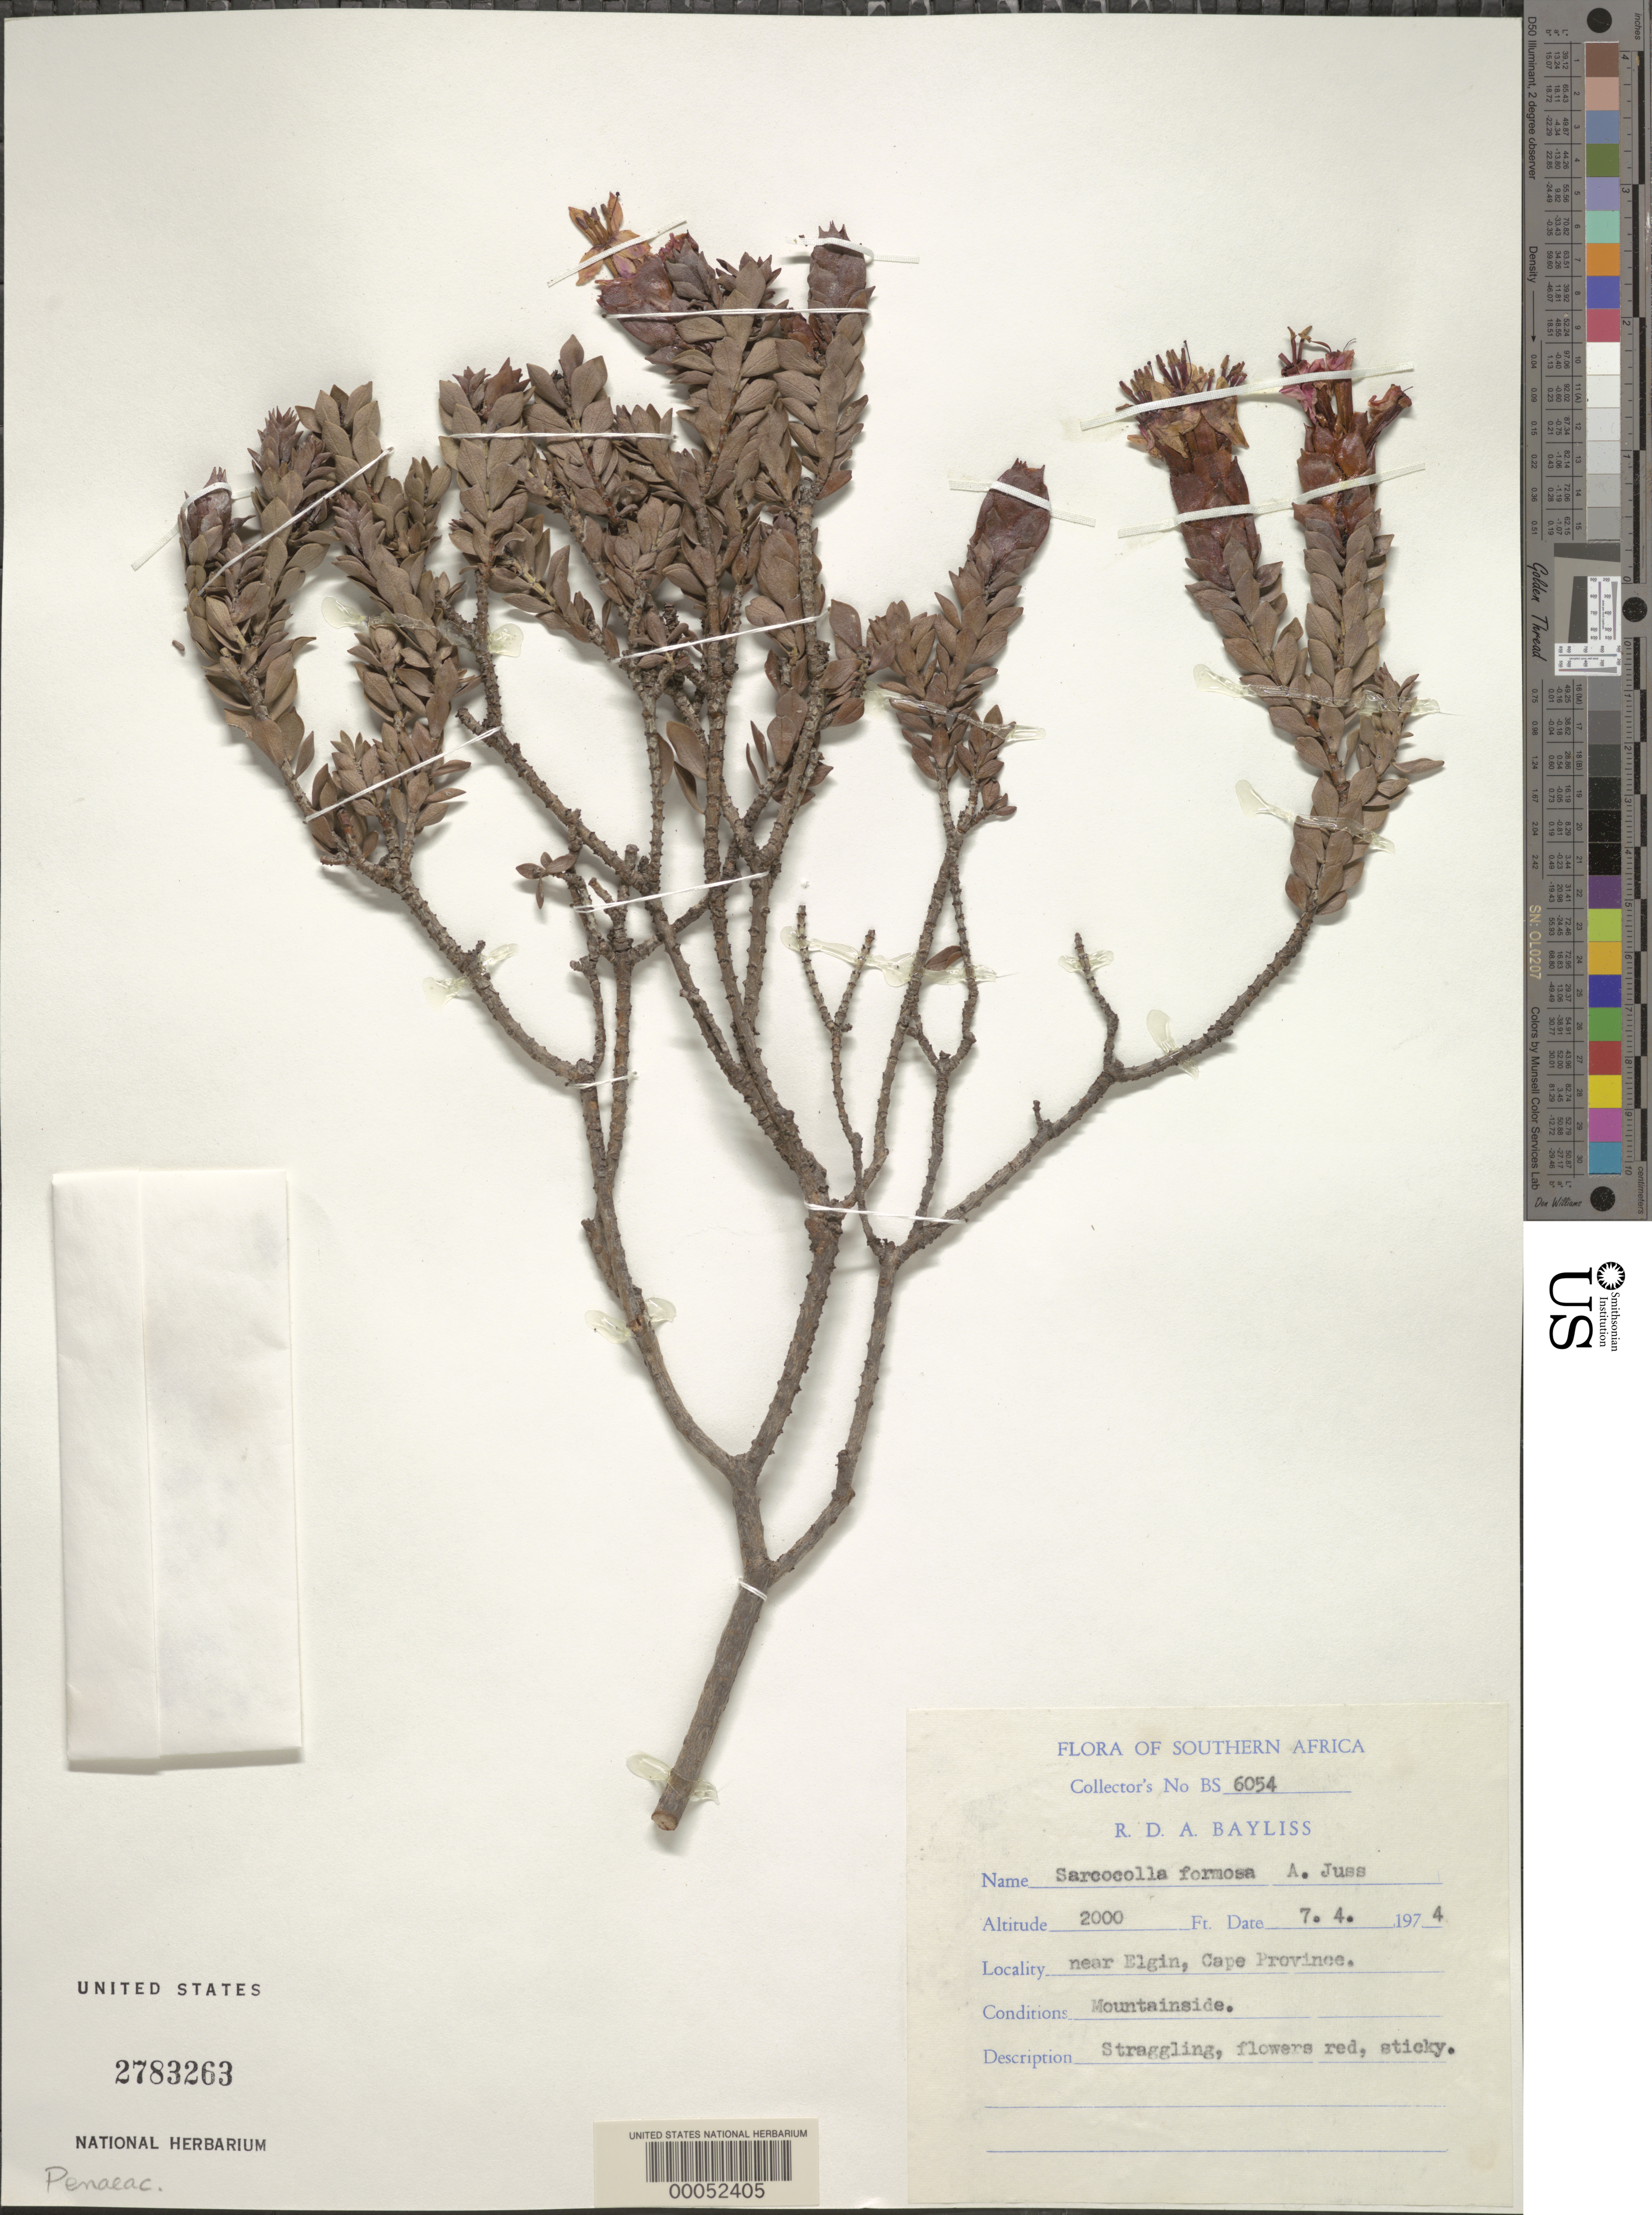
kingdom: Plantae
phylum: Tracheophyta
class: Magnoliopsida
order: Myrtales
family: Penaeaceae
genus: Penaea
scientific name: Penaea formosa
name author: Thunb.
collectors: R. D. Bayliss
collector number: Bs 6054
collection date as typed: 07 Apr 1974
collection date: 1974-04-07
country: South Africa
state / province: Western Cape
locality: Near elgin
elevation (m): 610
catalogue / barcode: US 2783263